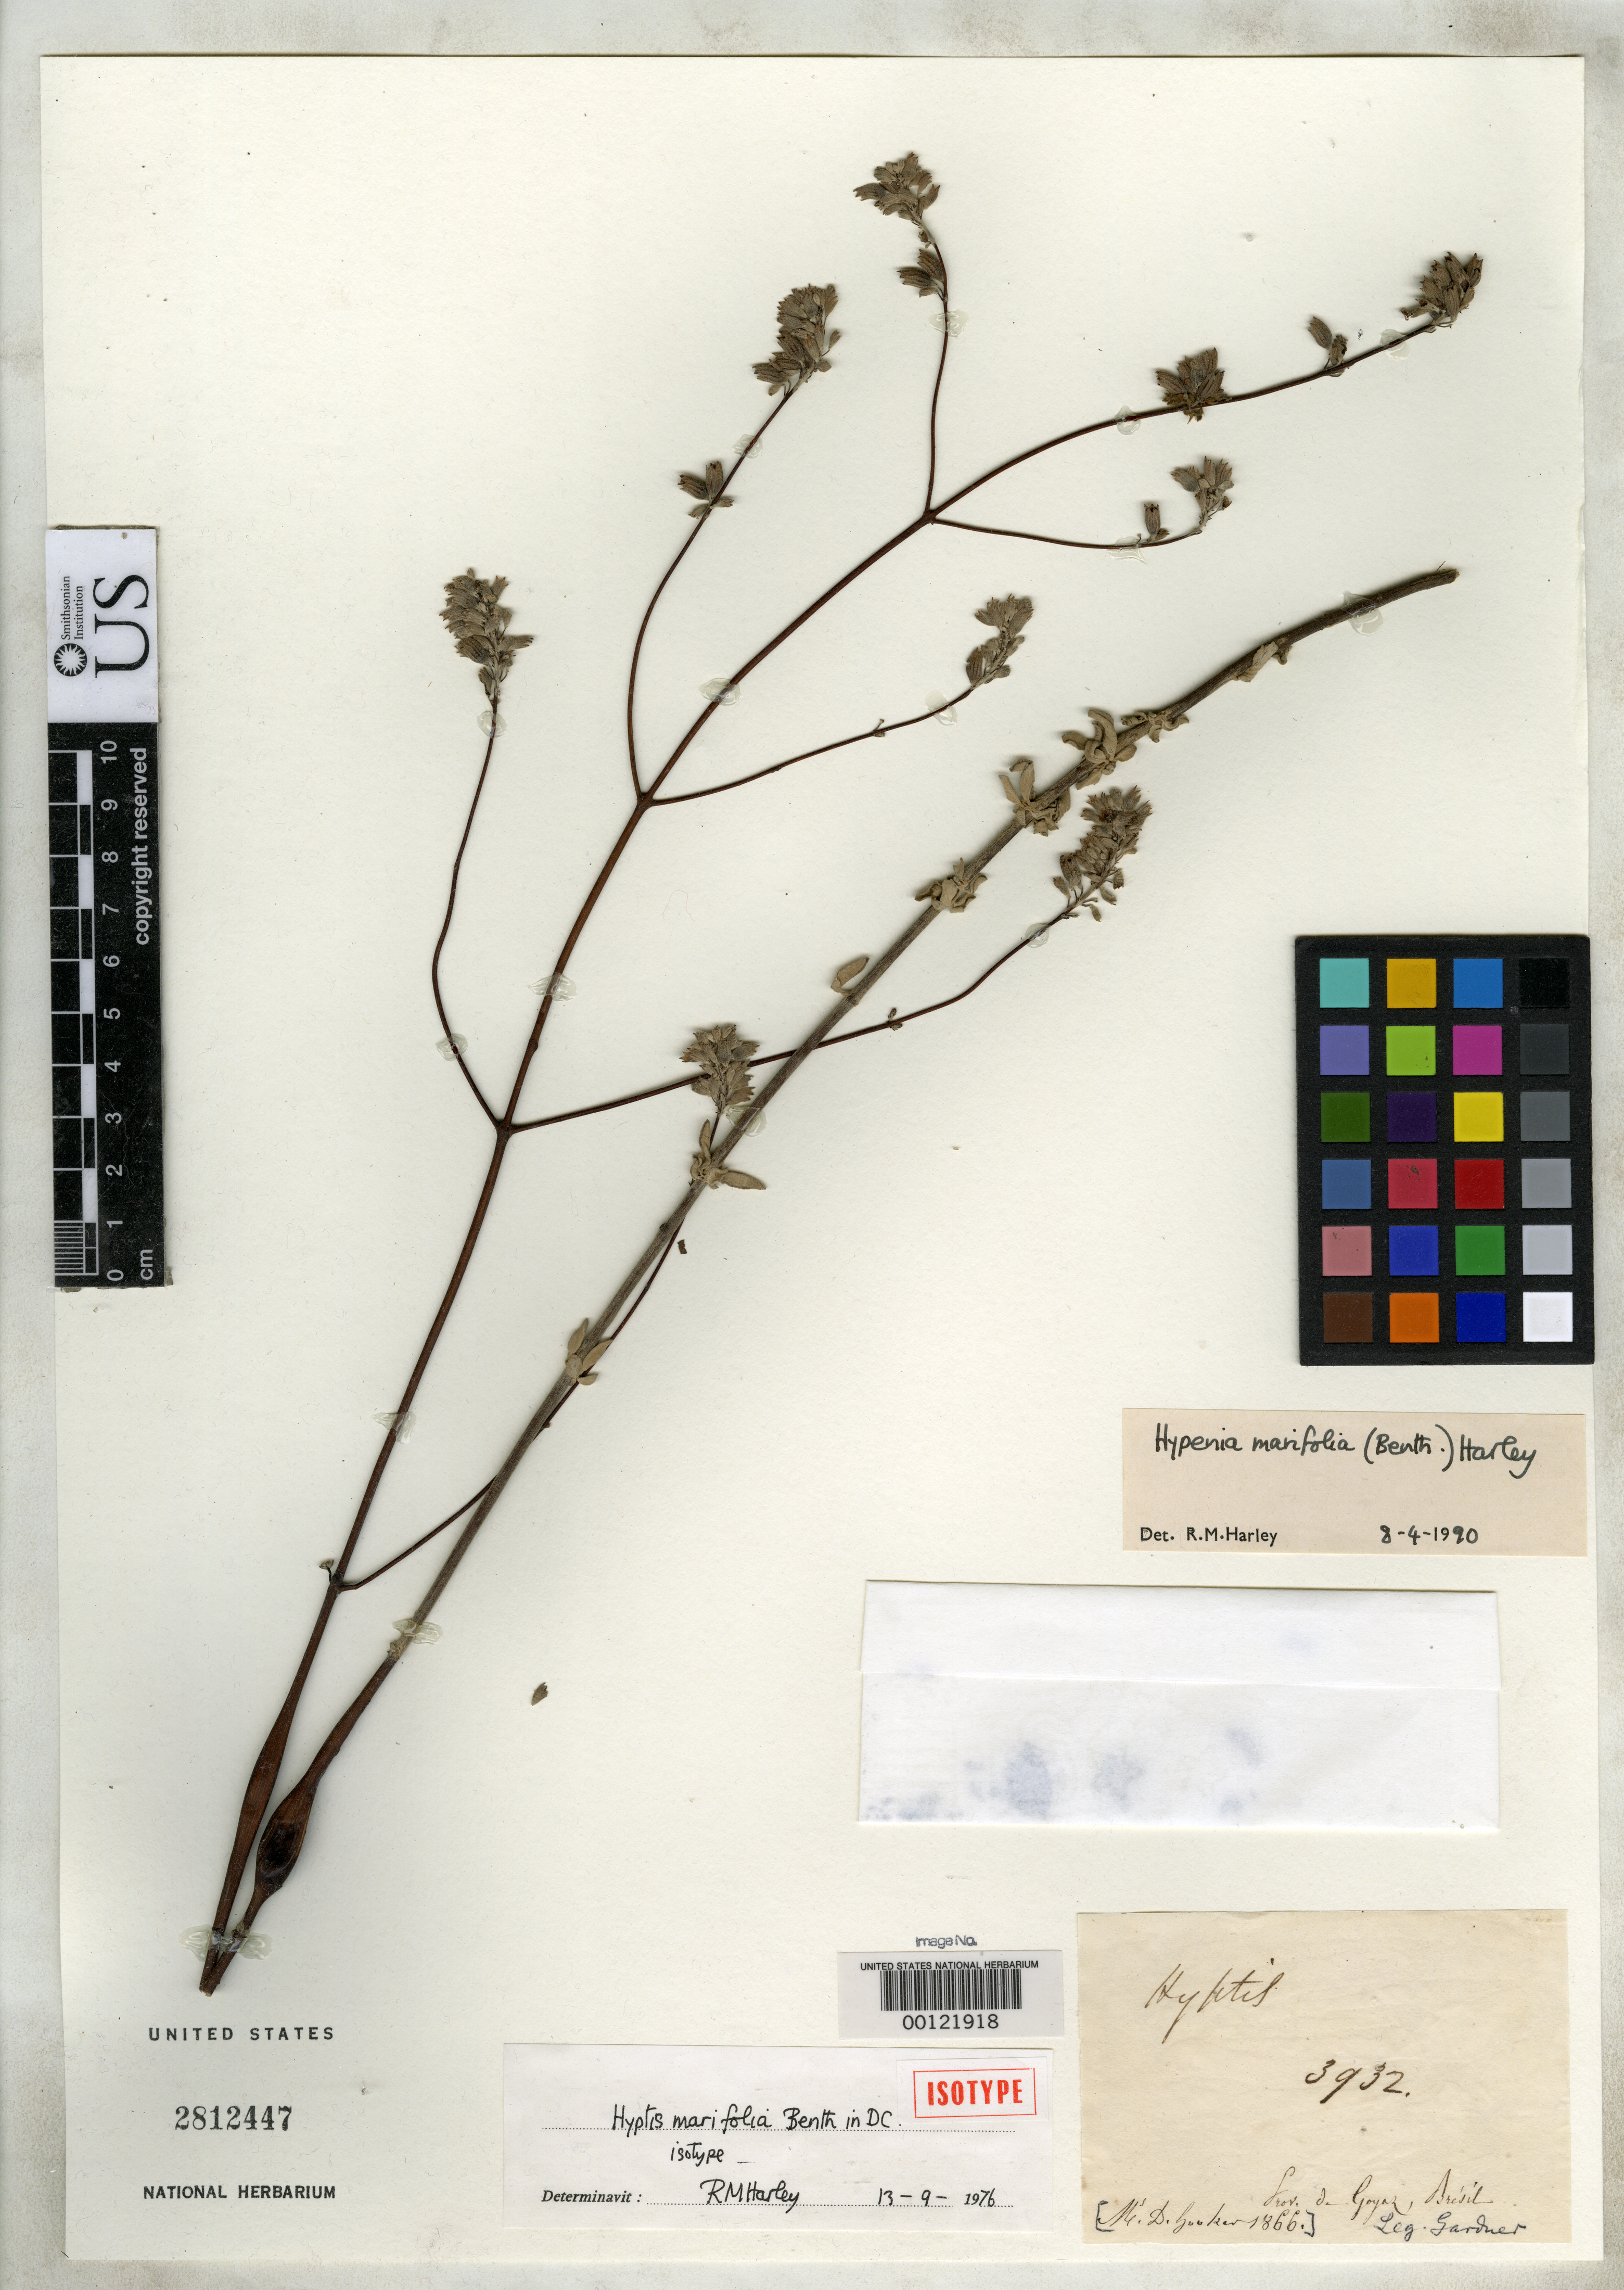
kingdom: Plantae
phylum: Tracheophyta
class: Magnoliopsida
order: Lamiales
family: Lamiaceae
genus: Hyptis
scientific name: Hyptis marifolia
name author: Benth. in DC.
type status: Isotype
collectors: G. Gardner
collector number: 3932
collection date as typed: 1866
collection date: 1866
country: Brazil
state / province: Goiás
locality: Inter Porto Imperial et Lunie, ad flum Tocantins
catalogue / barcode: US 2812447